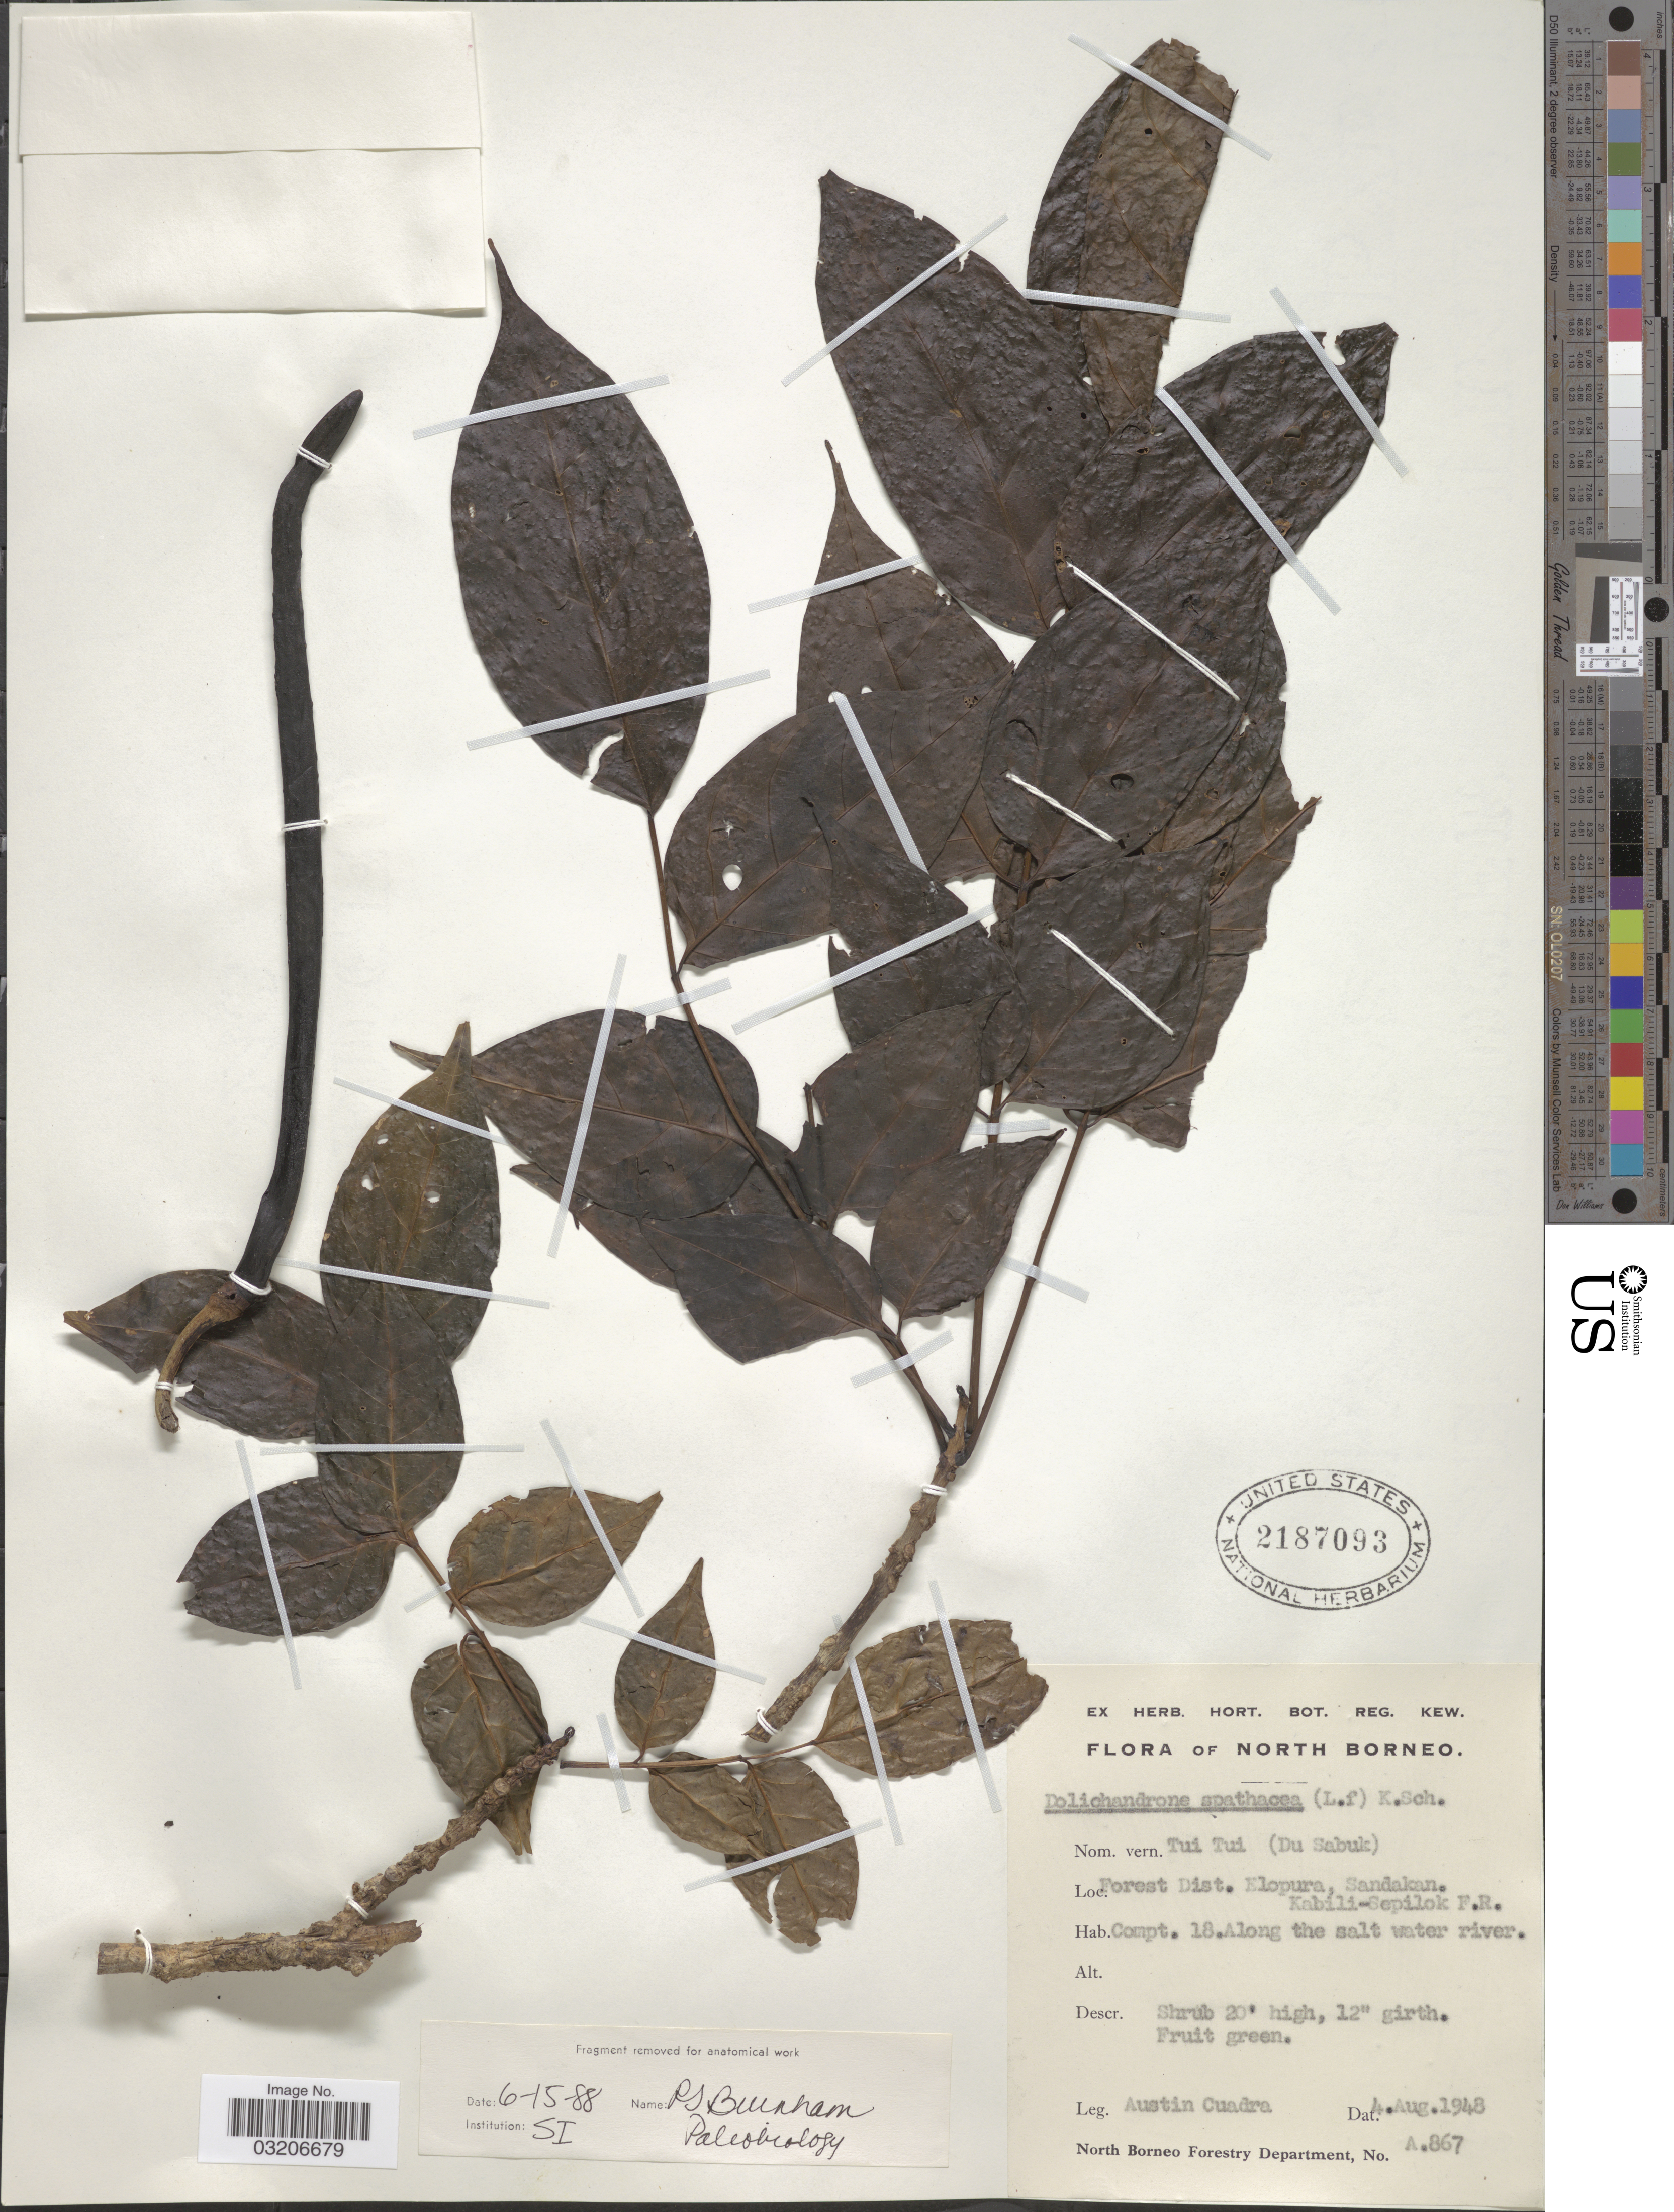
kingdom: Plantae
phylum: Tracheophyta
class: Magnoliopsida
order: Lamiales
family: Bignoniaceae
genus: Dolichandrone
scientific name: Dolichandrone spathacea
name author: (L. f.) K. Schum.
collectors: A. Cuadra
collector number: A867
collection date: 1948-08-04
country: Malaysia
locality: North Borneo. Forest Dist. Elopura, Sandakan. Kabili-Sepilok F.R. Compt. 18. Along the salt water river.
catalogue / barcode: US 2187093